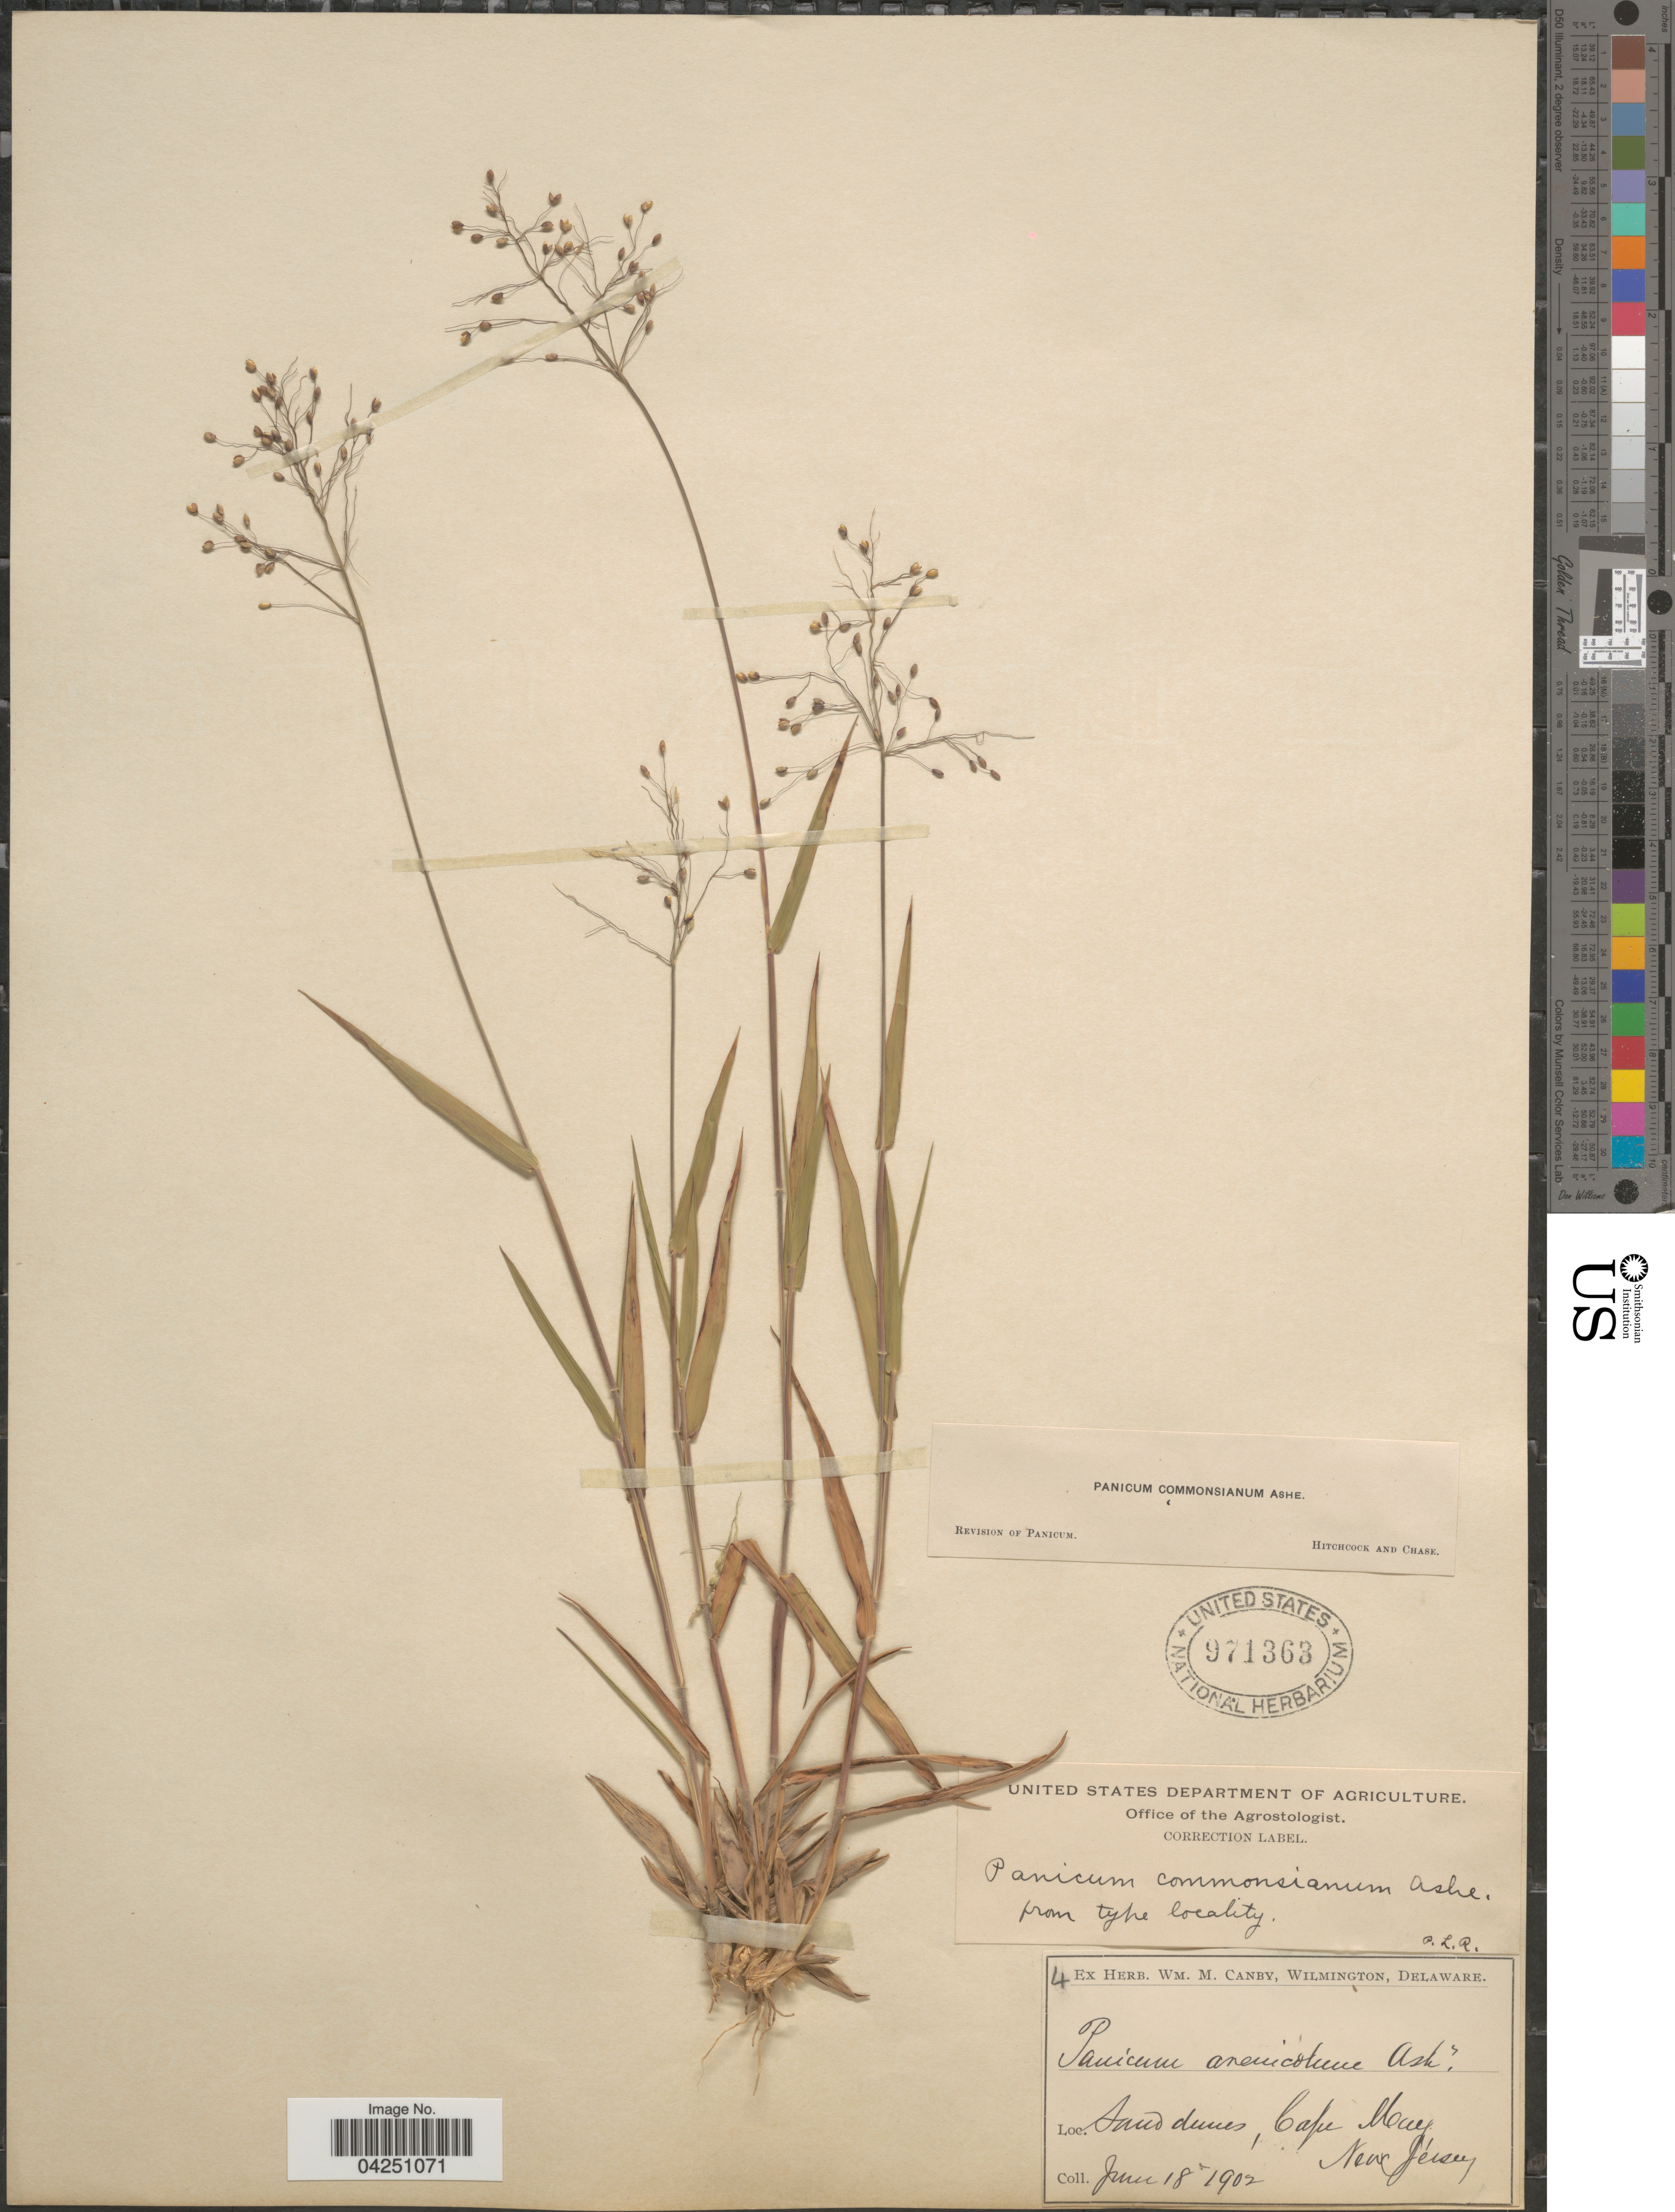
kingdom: Plantae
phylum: Tracheophyta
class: Liliopsida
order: Poales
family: Poaceae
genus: Dichanthelium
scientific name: Dichanthelium acuminatum var. acuminatum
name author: (Sw.) Gould & C.A. Clark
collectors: ex herb. W.M. Canby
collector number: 4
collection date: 1902-06-18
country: United States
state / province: New Jersey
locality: Sand dunes, Cape May.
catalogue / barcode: US 971363